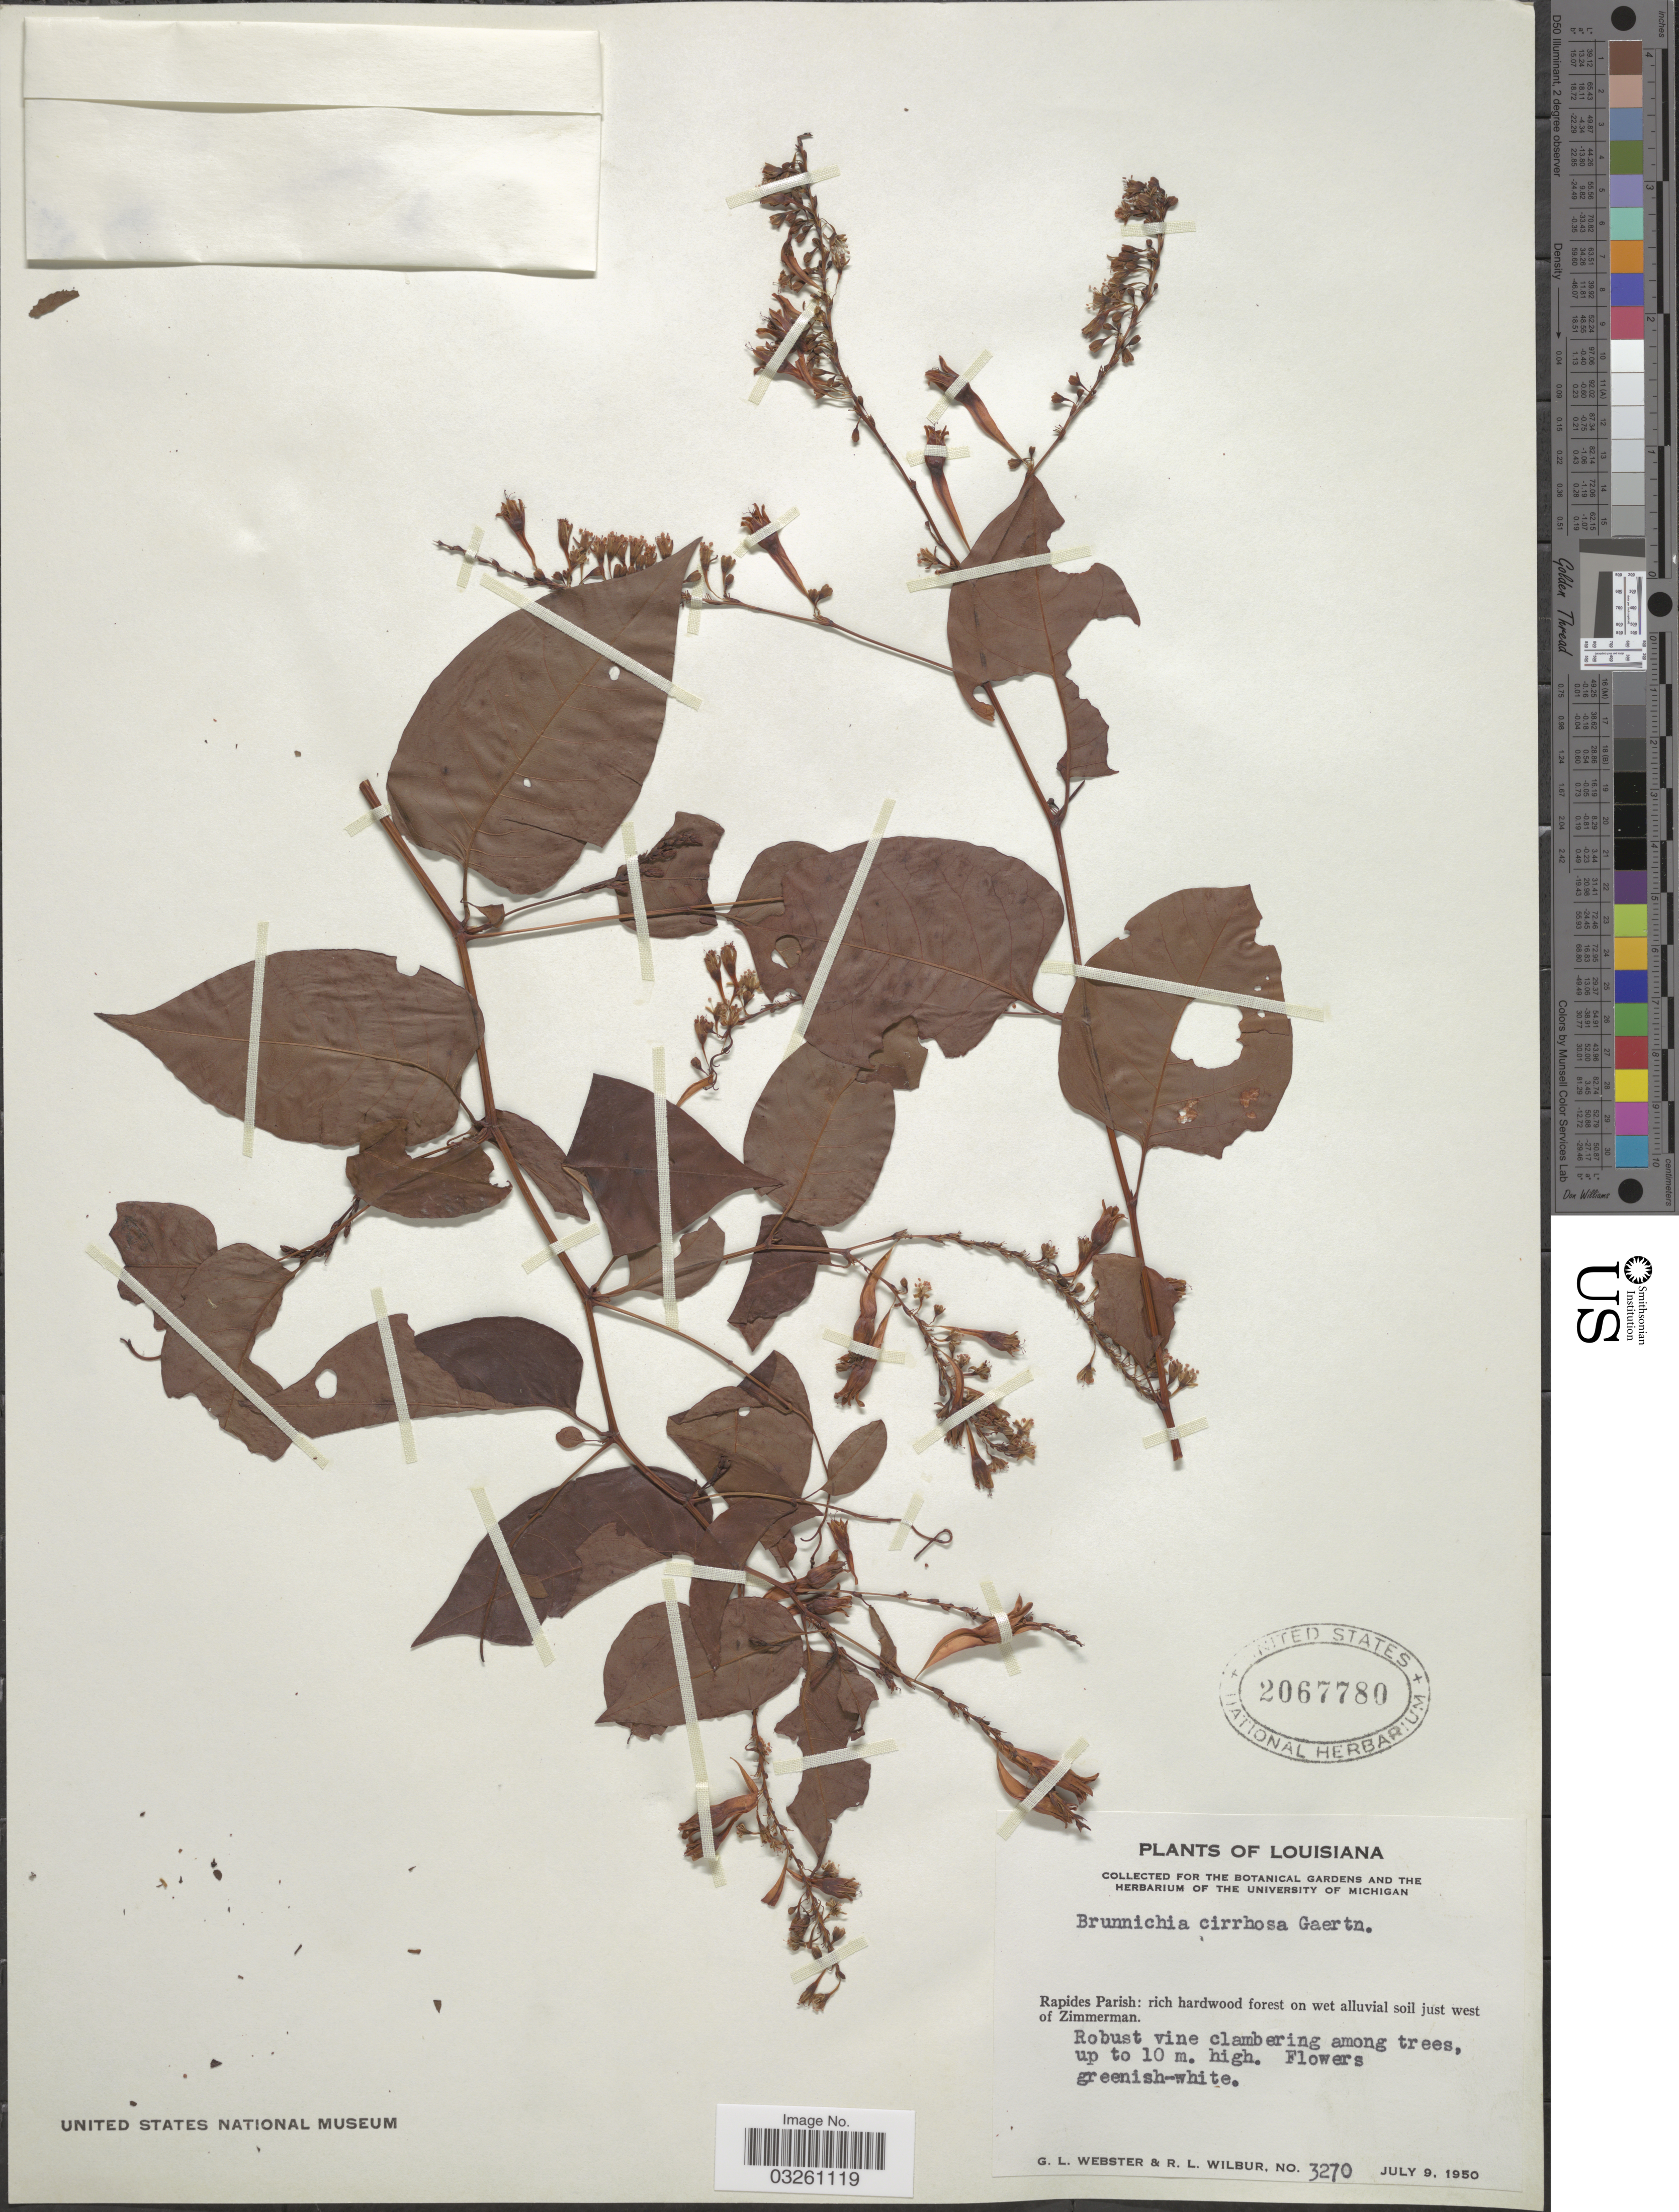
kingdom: Plantae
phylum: Tracheophyta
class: Magnoliopsida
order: Caryophyllales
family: Polygonaceae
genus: Brunnichia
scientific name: Brunnichia cirrhosa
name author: Gaertn.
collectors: G. L. Webster & R. L. Wilbur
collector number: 3270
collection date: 1950-07-09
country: United States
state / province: Louisiana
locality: Rapides Parish: rich hardwood forest on wet alluvial soil just west of Zimmerman.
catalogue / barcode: US 2067780